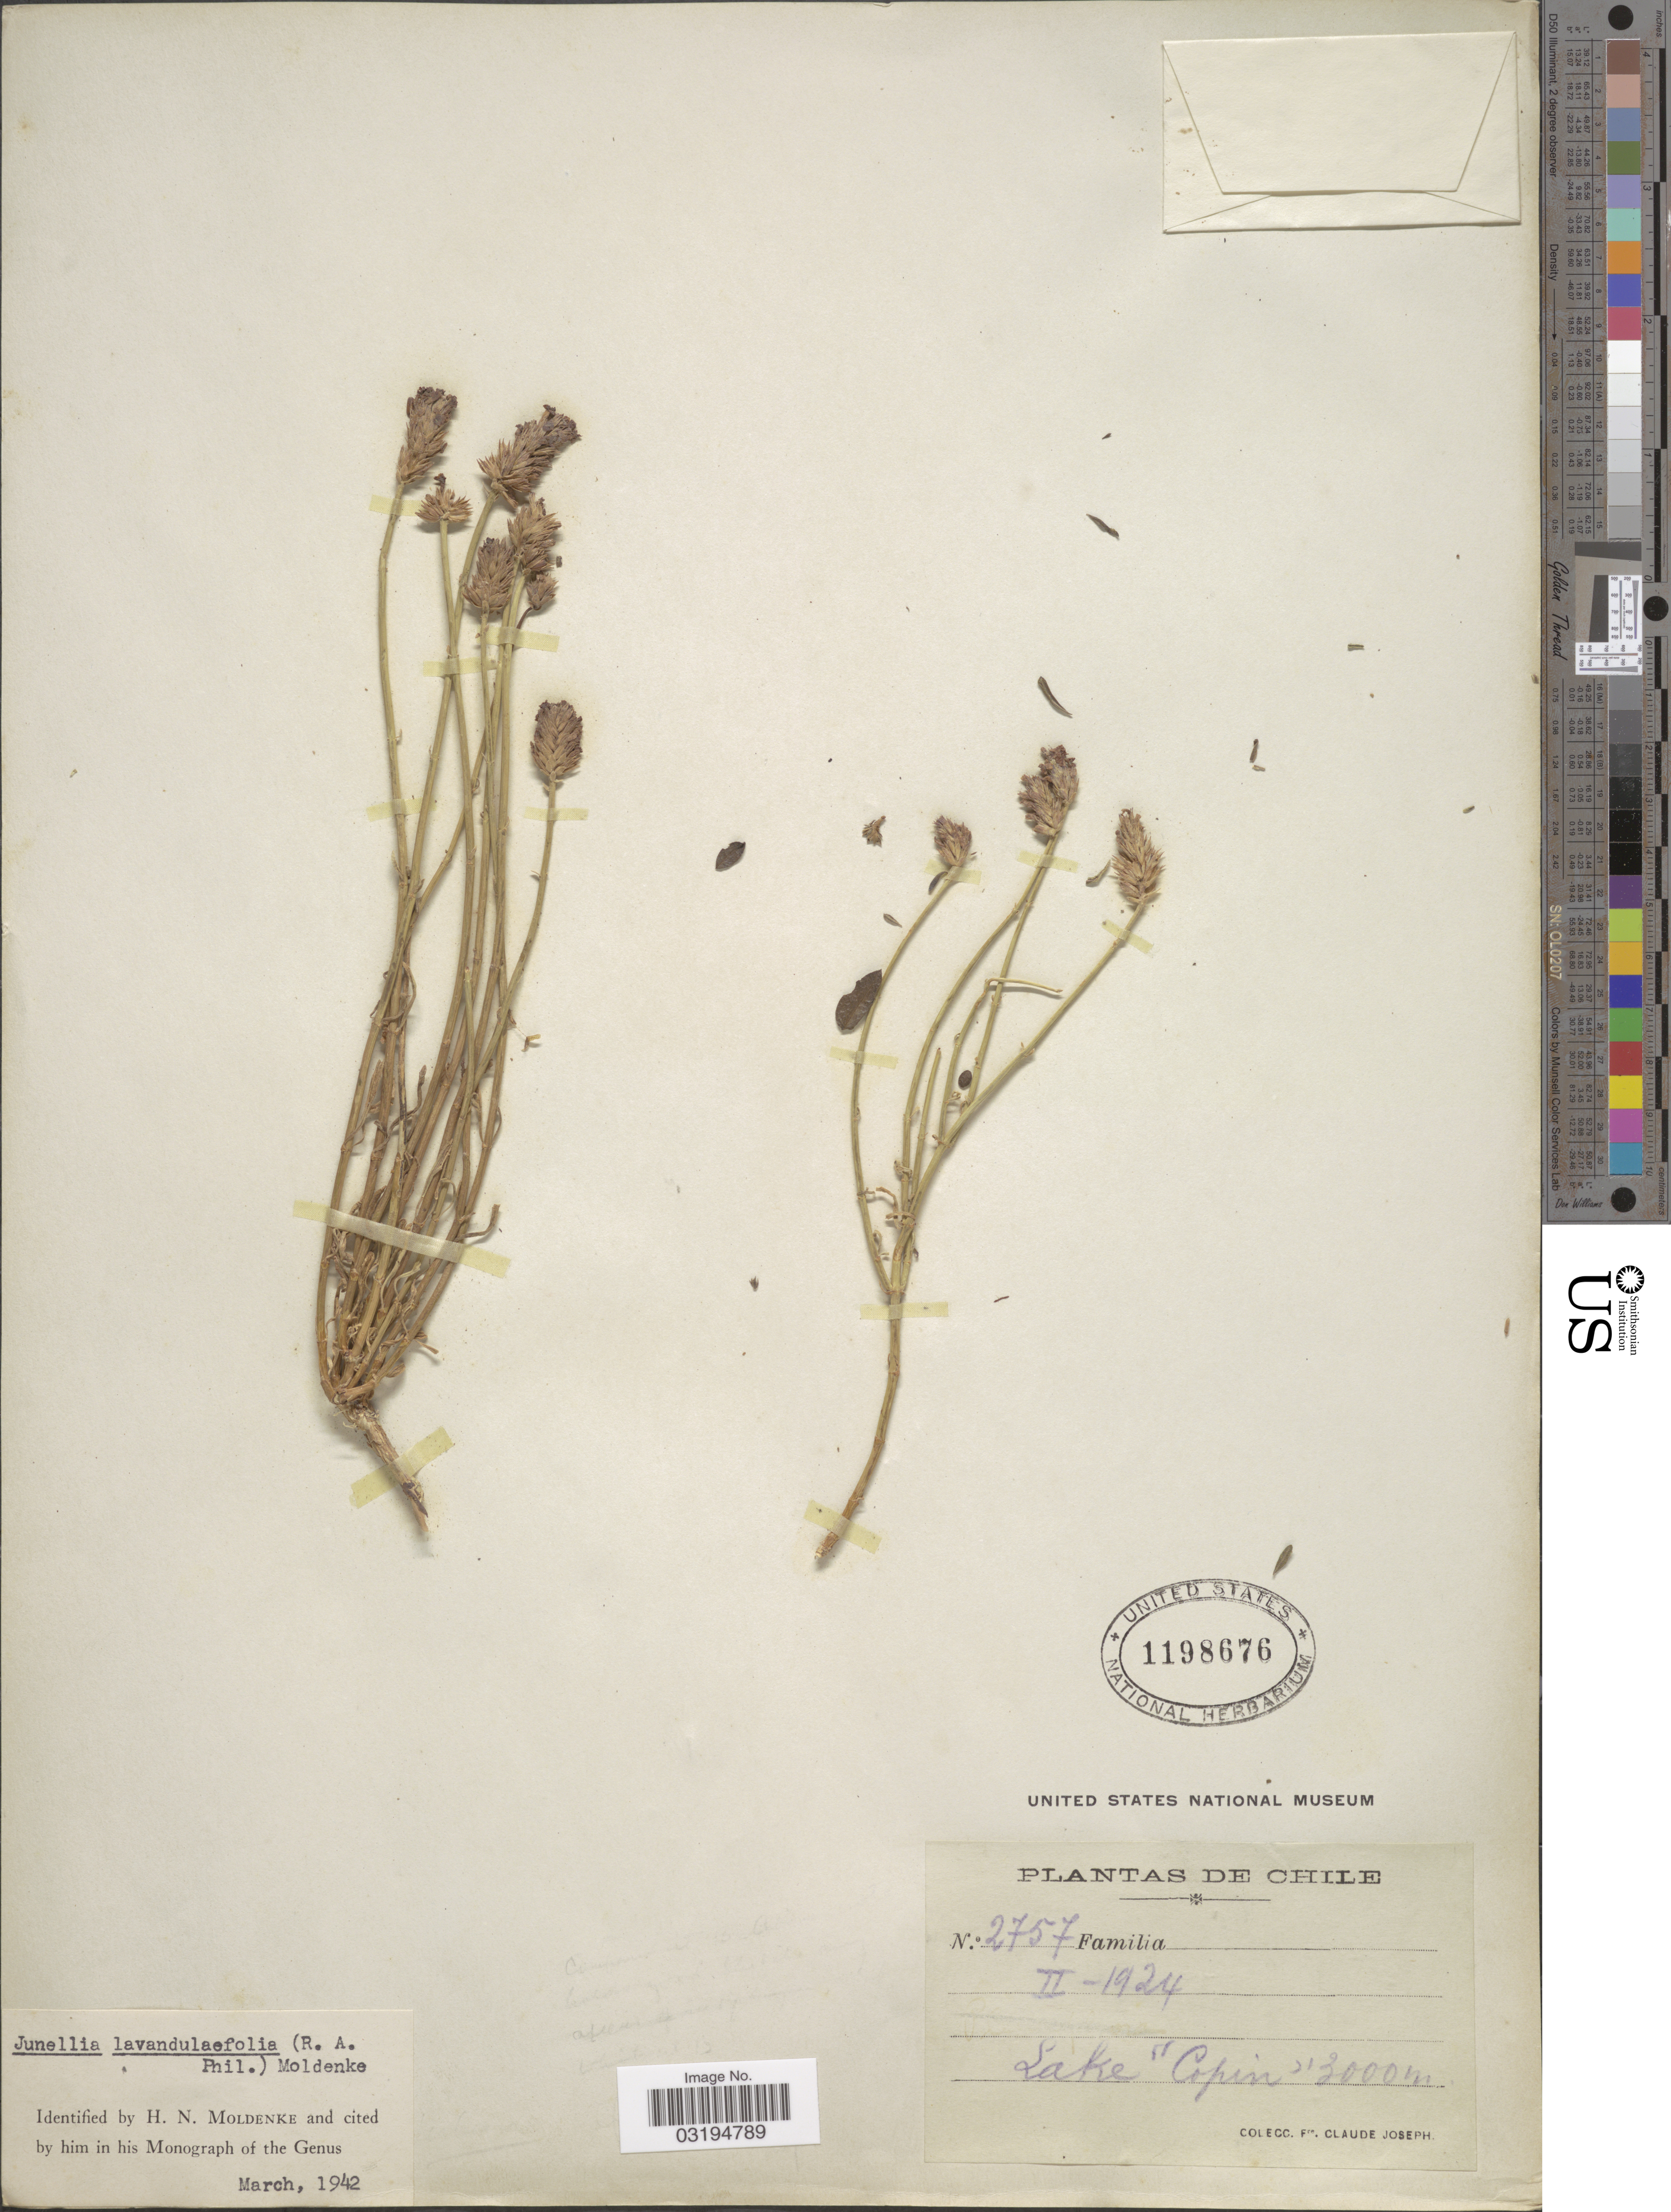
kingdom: Plantae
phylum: Tracheophyta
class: Magnoliopsida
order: Lamiales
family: Verbenaceae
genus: Junellia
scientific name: Junellia lavandulifolia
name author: (Phil.) Moldenke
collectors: Bro. Claude-Joseph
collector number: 2757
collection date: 1924-02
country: Chile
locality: Lake "Copin".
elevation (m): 3000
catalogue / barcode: US 1198676